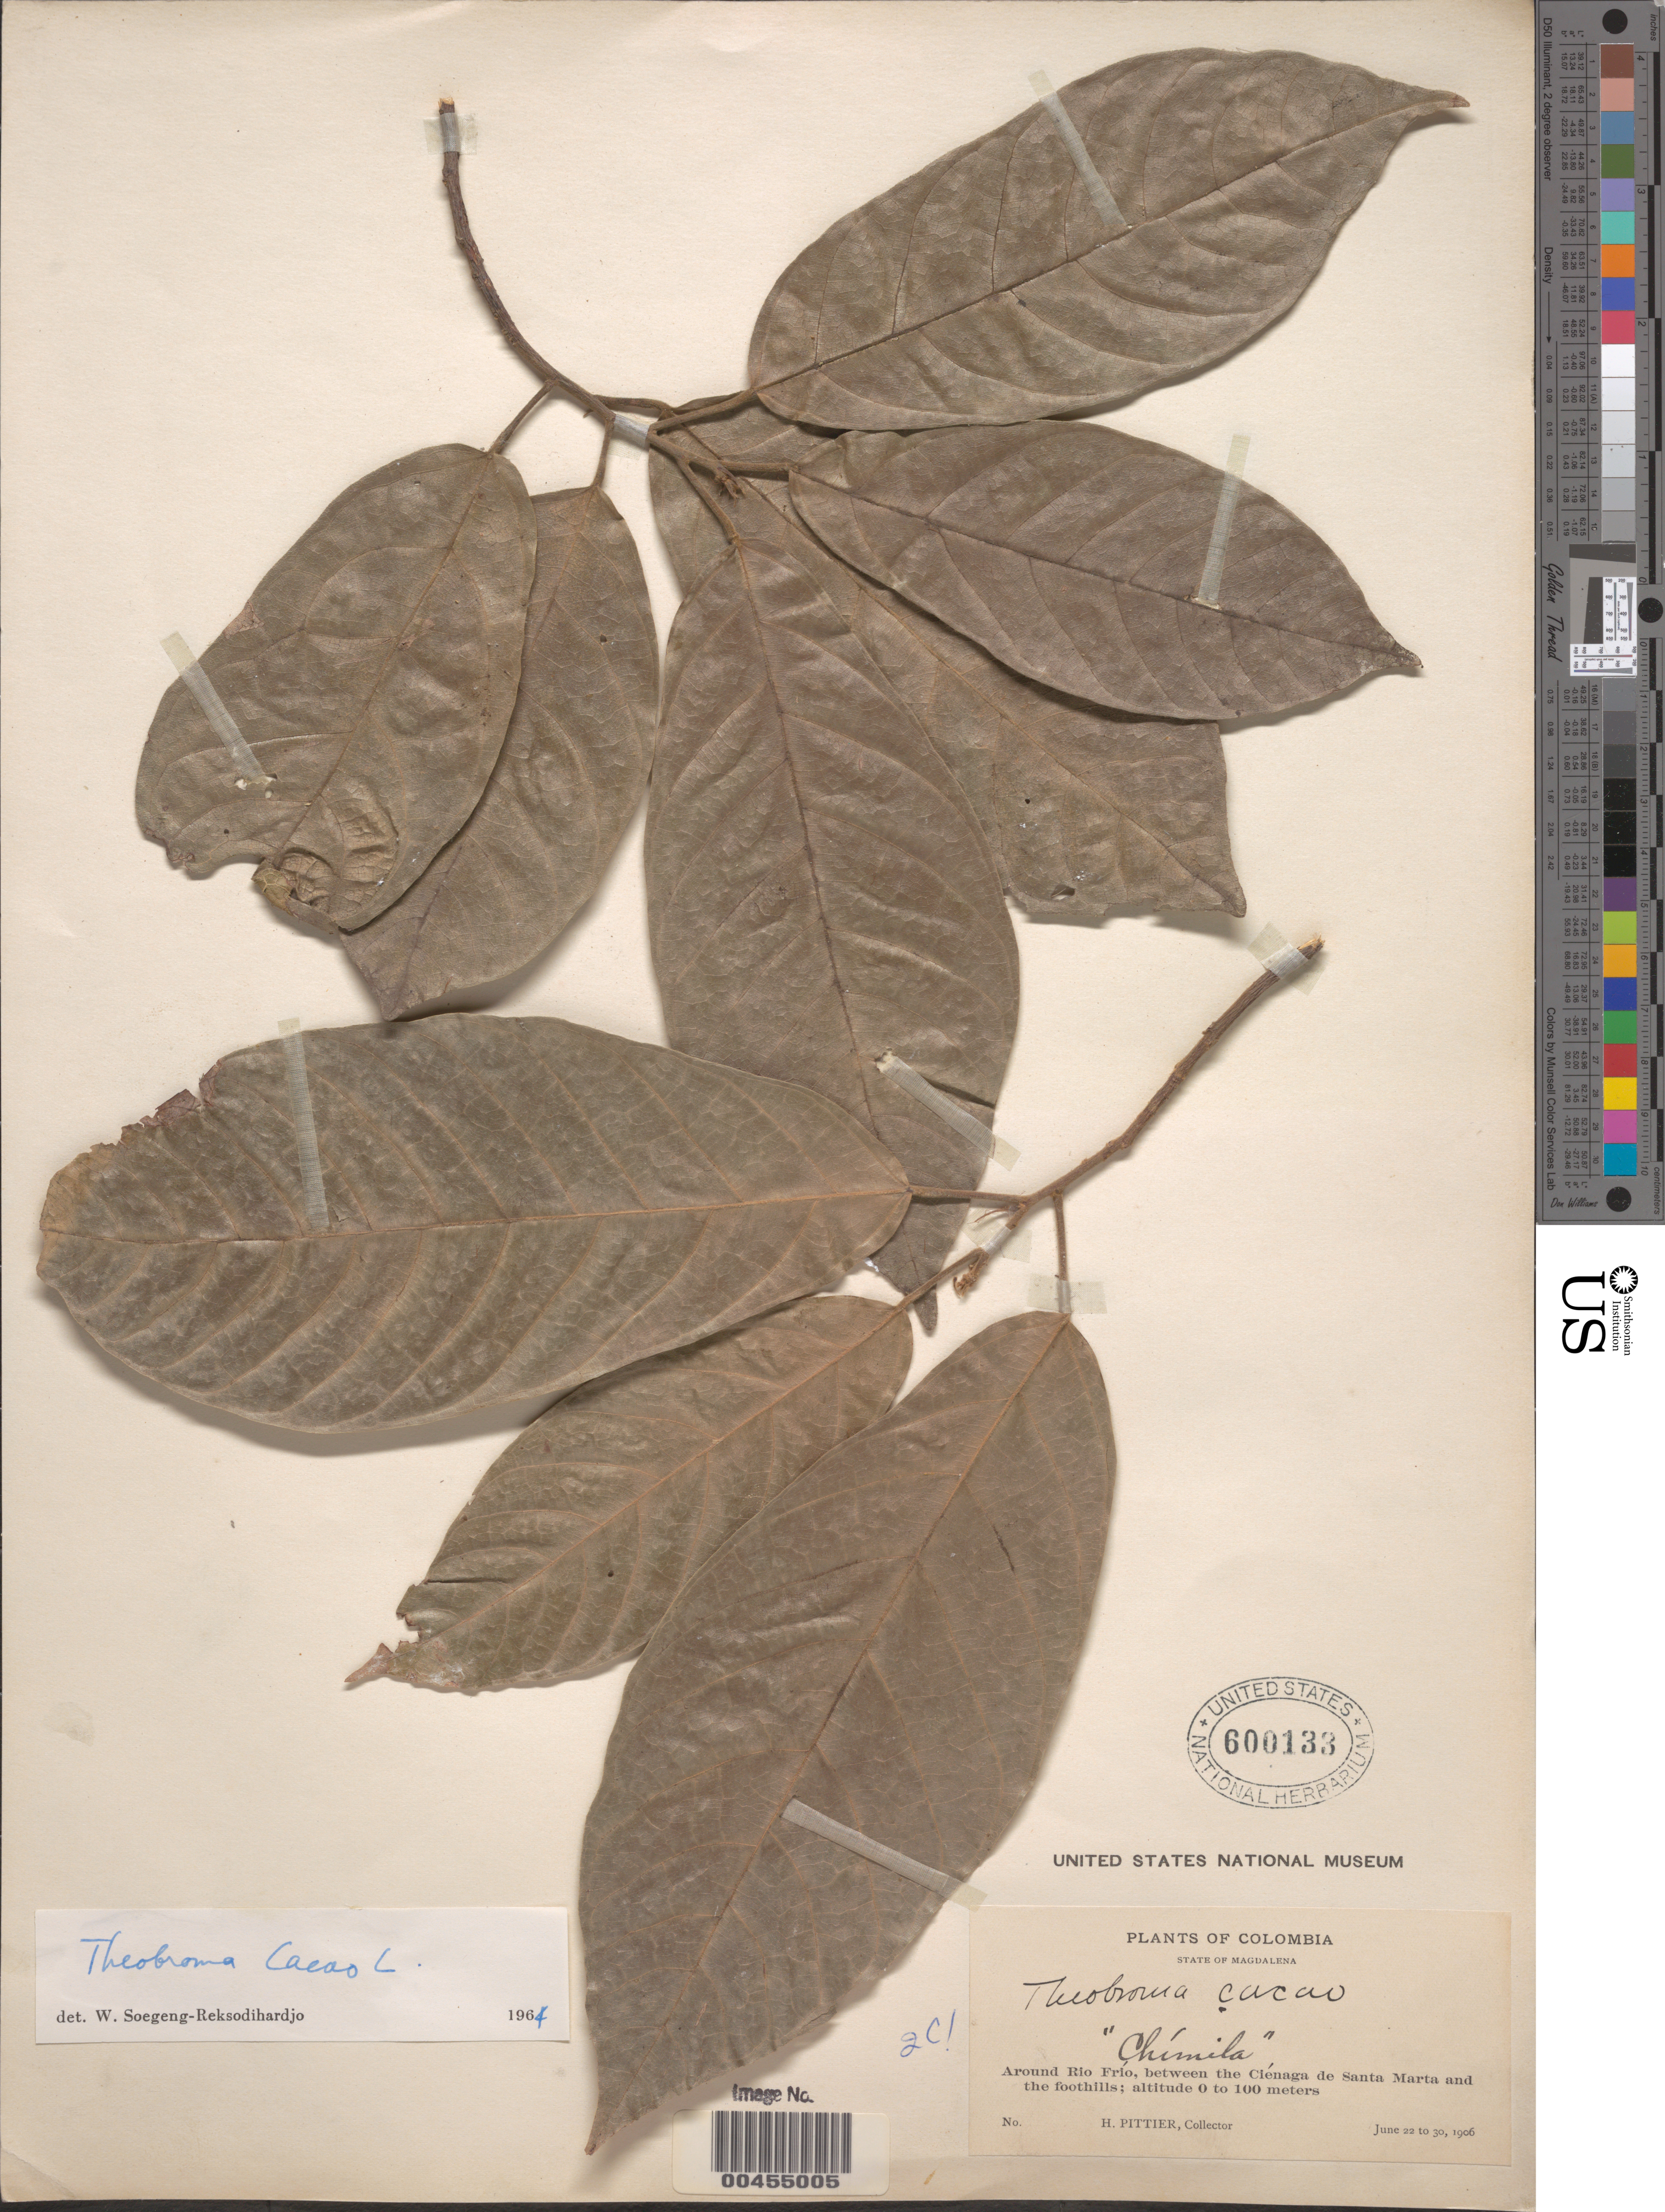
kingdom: Plantae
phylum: Tracheophyta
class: Magnoliopsida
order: Malvales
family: Malvaceae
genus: Theobroma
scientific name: Theobroma cacao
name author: L.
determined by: Soegeng-Reksodihardjo, W.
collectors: H. F. Pittier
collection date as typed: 22 Jun 1906 to 30 Jun 1906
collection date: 1906-06-22/1906-06-30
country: Colombia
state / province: Magdalena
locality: Río Frío, between the Cíenaga de Santa Maria and the foothills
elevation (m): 0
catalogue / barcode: US 600133